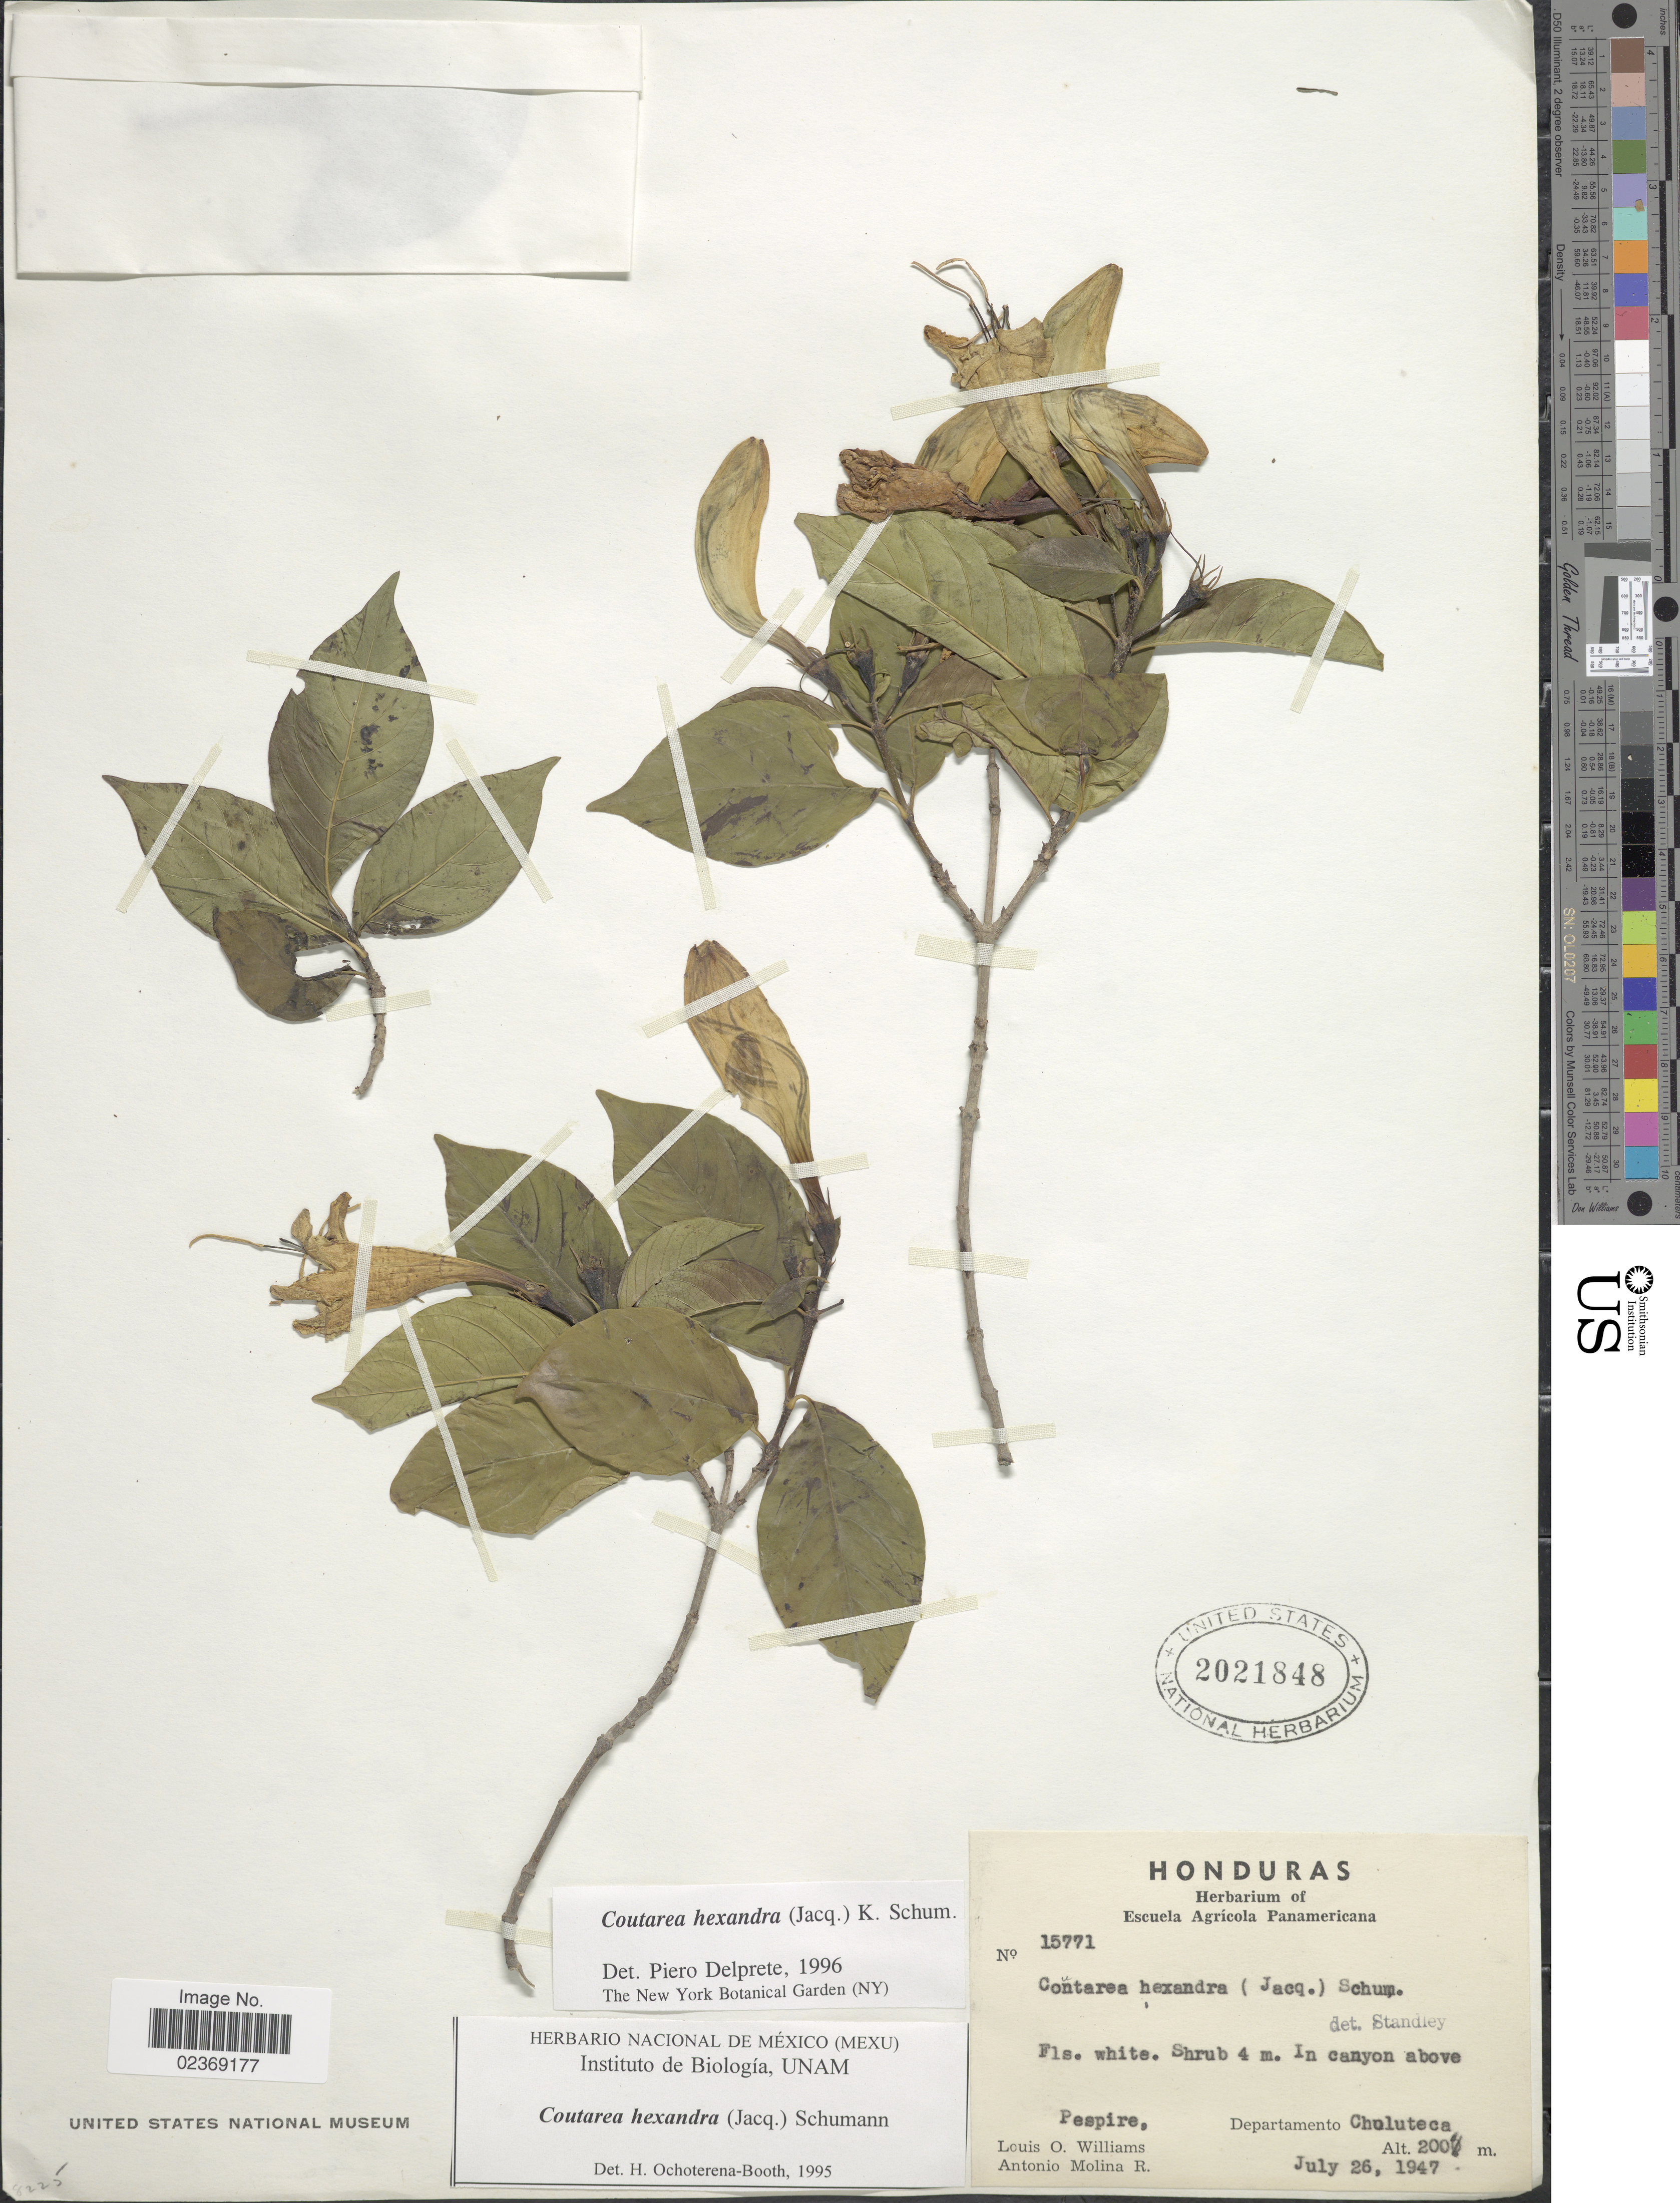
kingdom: Plantae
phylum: Tracheophyta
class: Magnoliopsida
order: Gentianales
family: Rubiaceae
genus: Coutarea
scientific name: Coutarea hexandra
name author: (Jacq.) K. Schum.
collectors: L. O. Williams & A. Molina R.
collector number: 15771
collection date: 1947-07-26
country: Honduras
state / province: Choluteca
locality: In canyon above Pespire, Departamento Choluteca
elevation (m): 200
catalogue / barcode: US 2021848